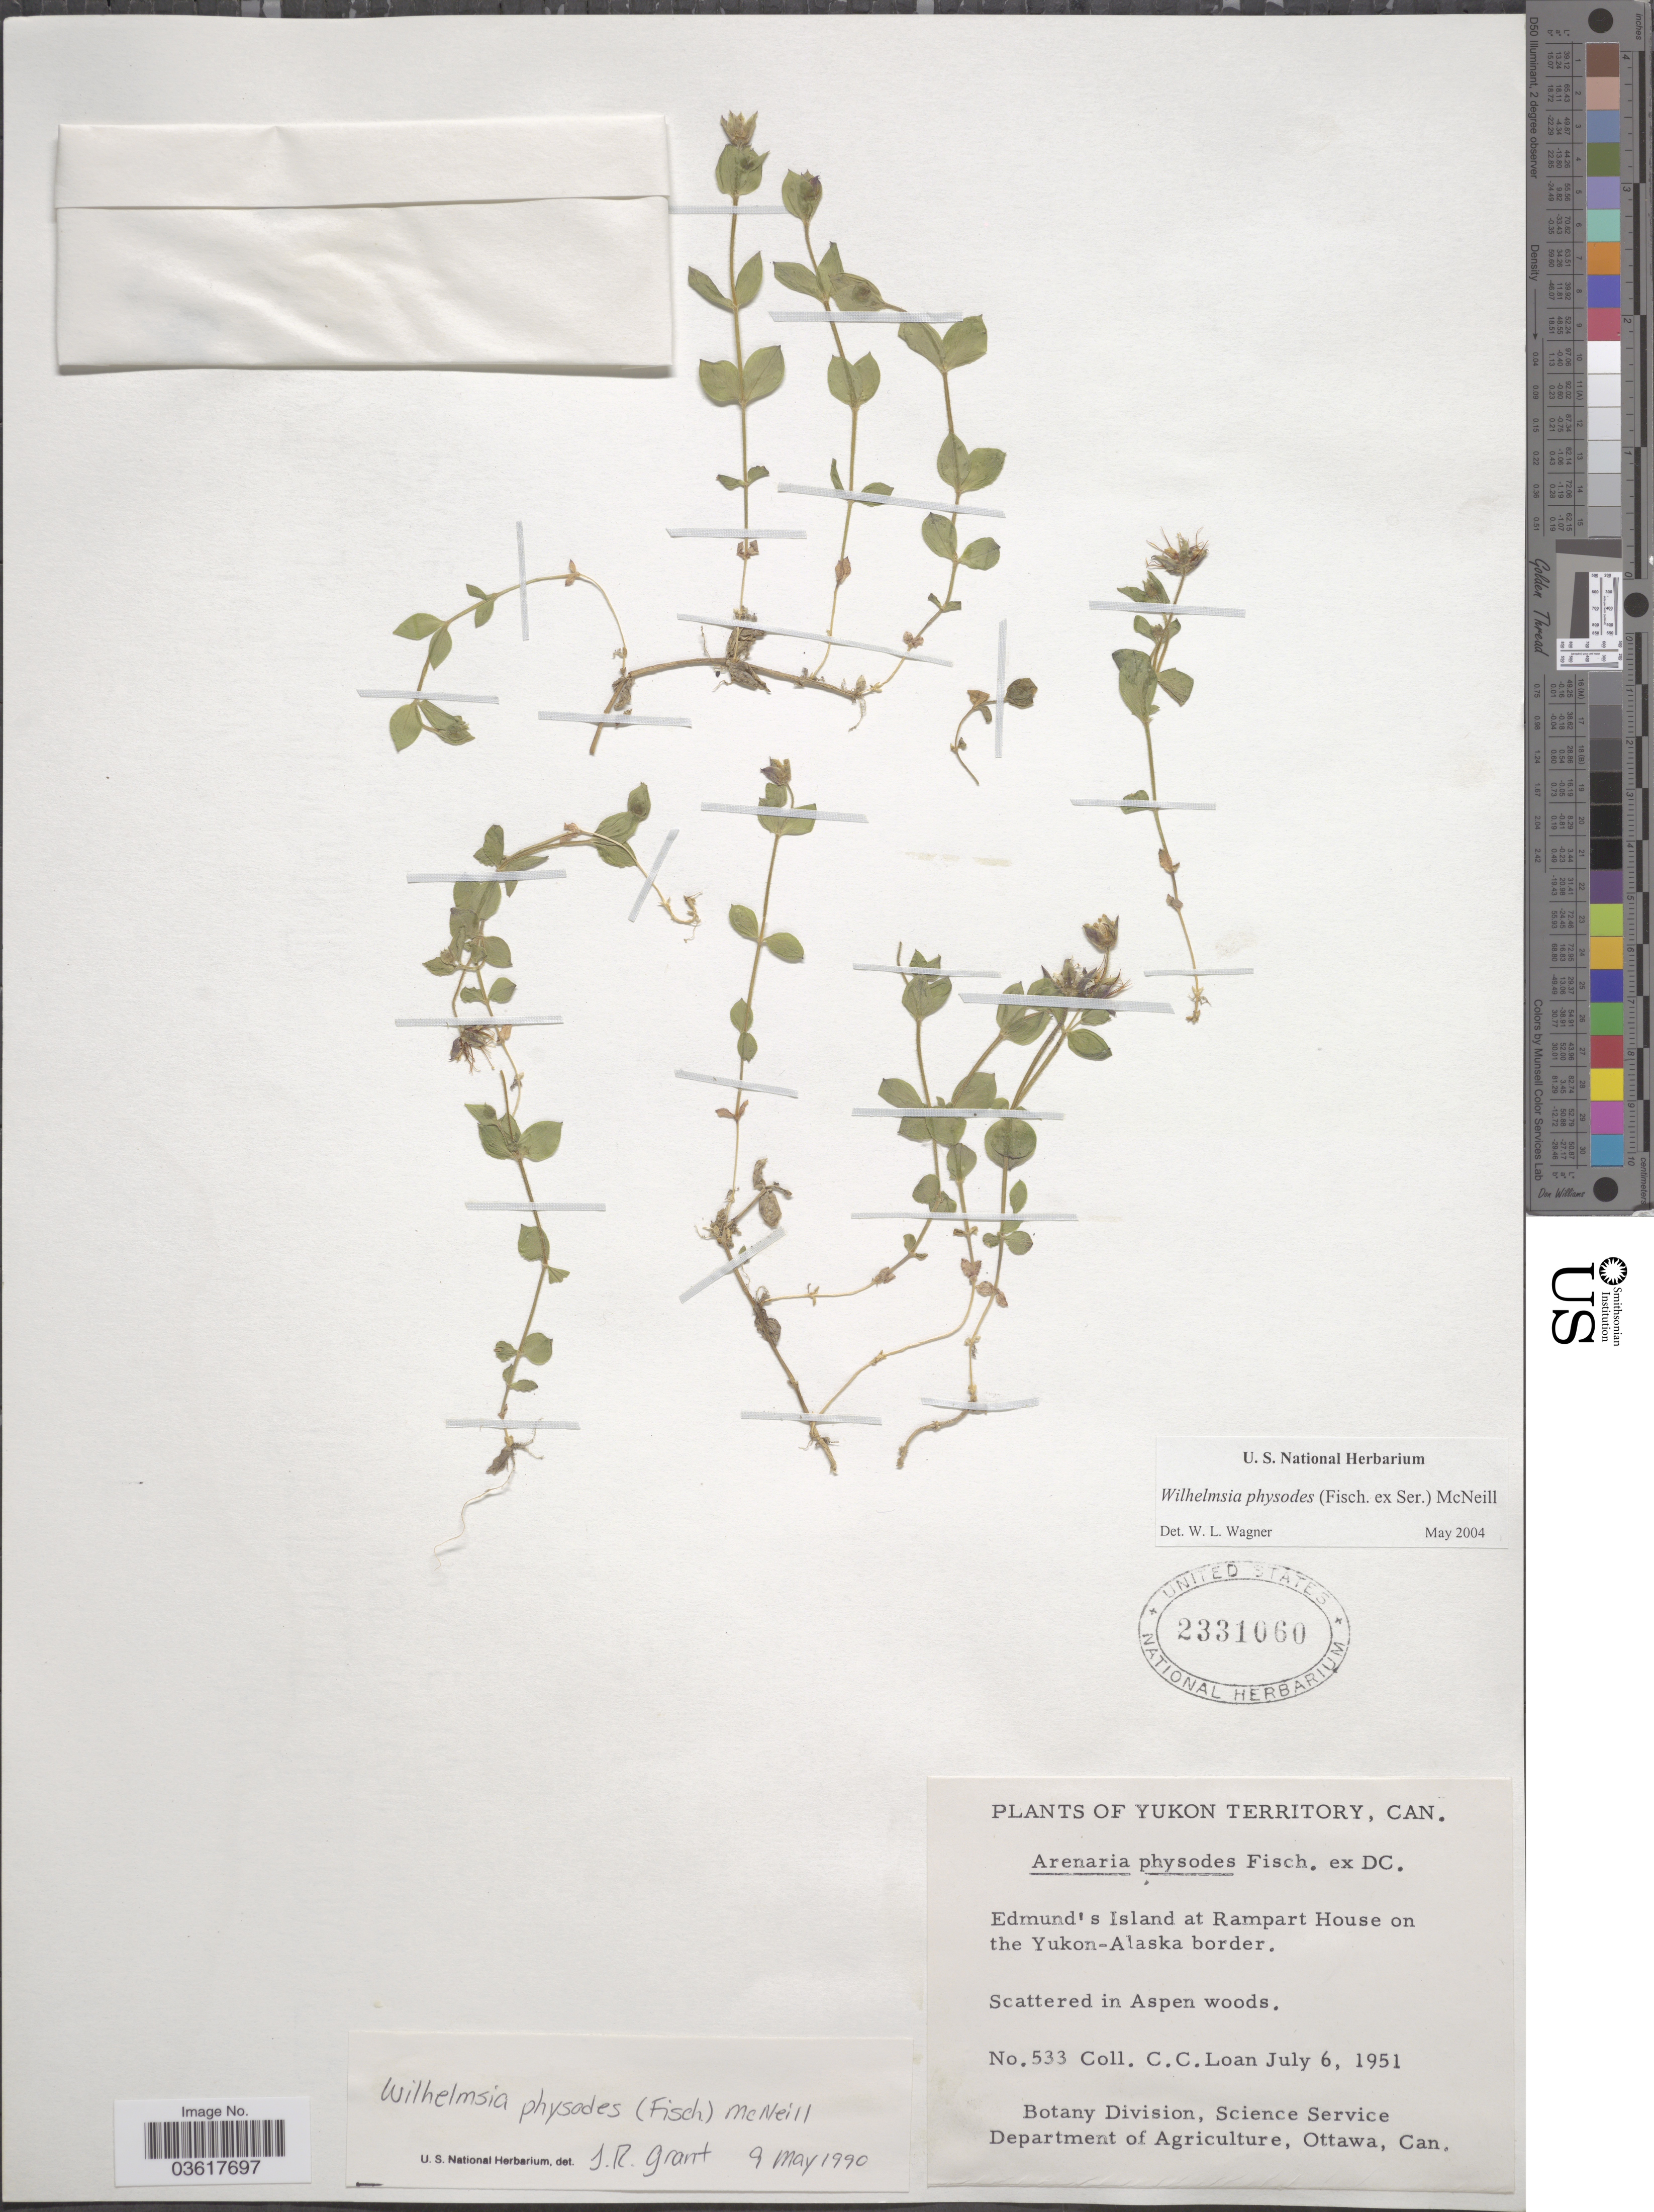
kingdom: Plantae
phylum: Tracheophyta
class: Magnoliopsida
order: Caryophyllales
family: Caryophyllaceae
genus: Wilhelmsia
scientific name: Wilhelmsia physodes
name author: (Fisch. ex Ser.) McNeill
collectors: C. Loan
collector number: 533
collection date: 1951-07-06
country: Canada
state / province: Yukon Territory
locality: Edmund's Island at Rampart House on the Yukon-Alaska border.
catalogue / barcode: US 2331060